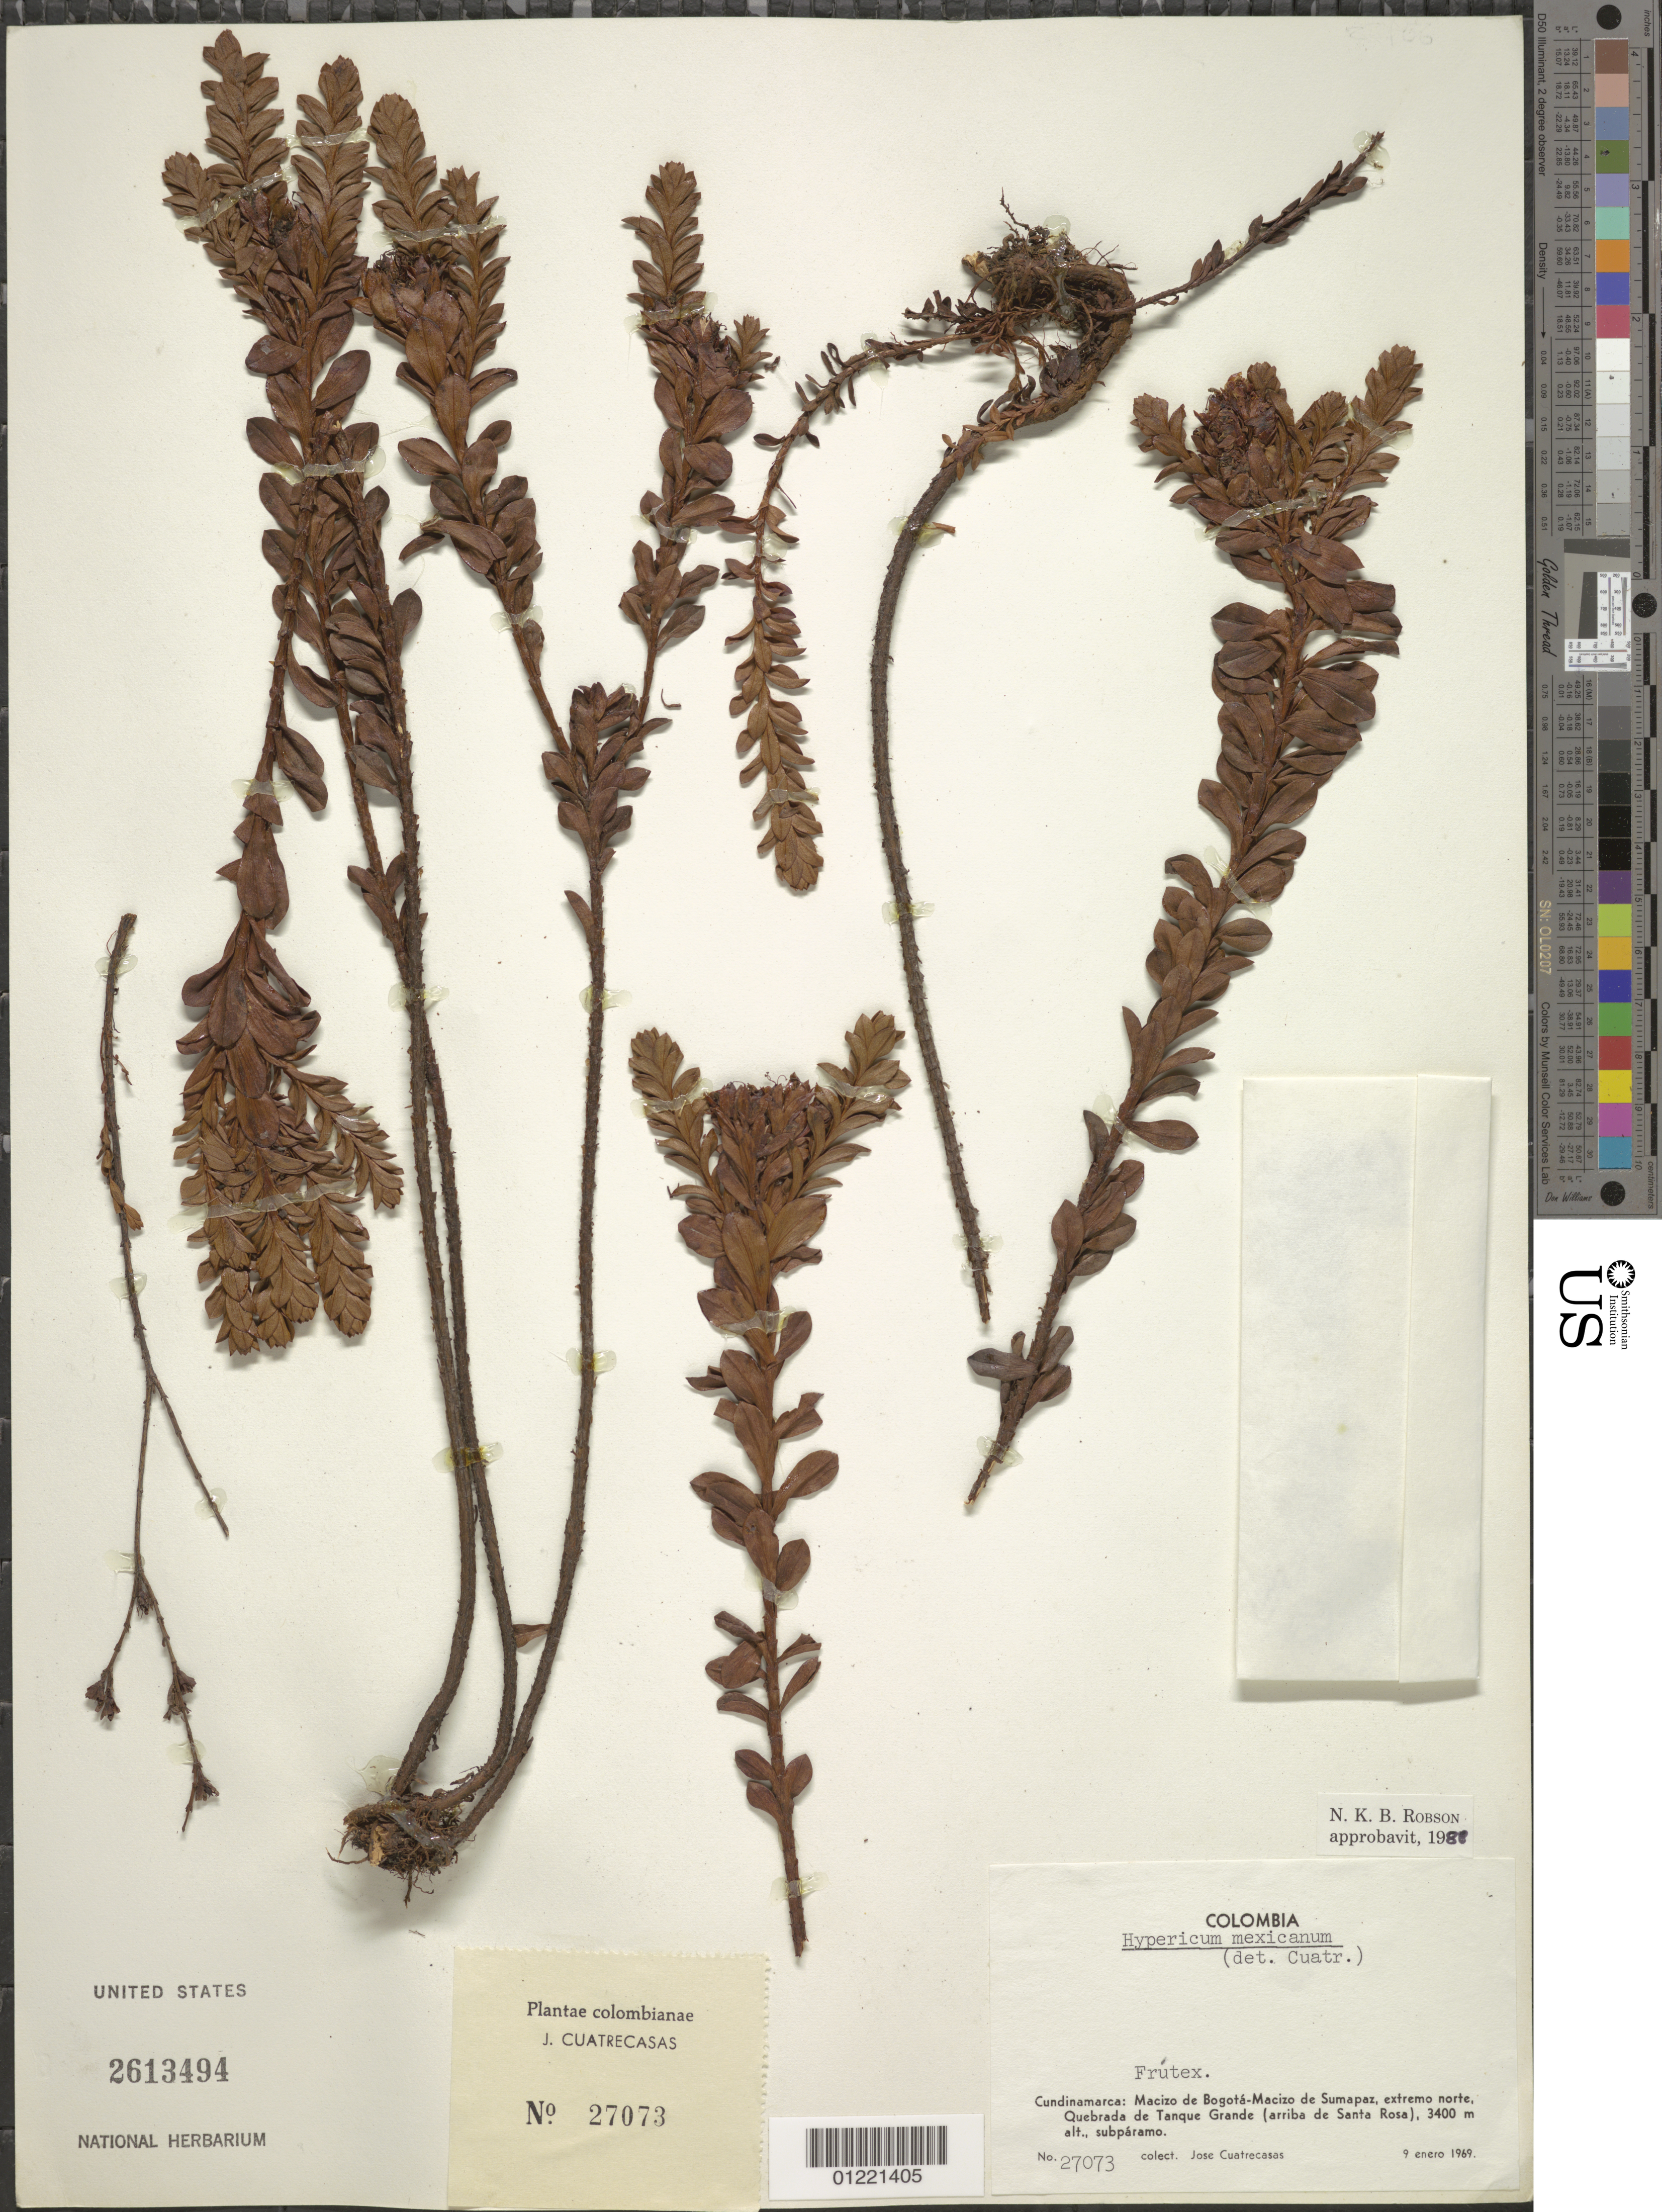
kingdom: Plantae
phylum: Tracheophyta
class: Magnoliopsida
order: Malpighiales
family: Hypericaceae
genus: Hypericum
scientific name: Hypericum mexicanum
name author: L.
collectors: J. Cuatrecasas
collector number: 27073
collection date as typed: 09 Jan 1969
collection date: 1969-01-09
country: Colombia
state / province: Cundinamarca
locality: Macizo de Bogotá-Macizo de Sumapaz, extremo norte; Quebrada de Tanque Grande (arriba de Santa Rosa).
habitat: Subparamo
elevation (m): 3400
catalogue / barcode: US 2613494